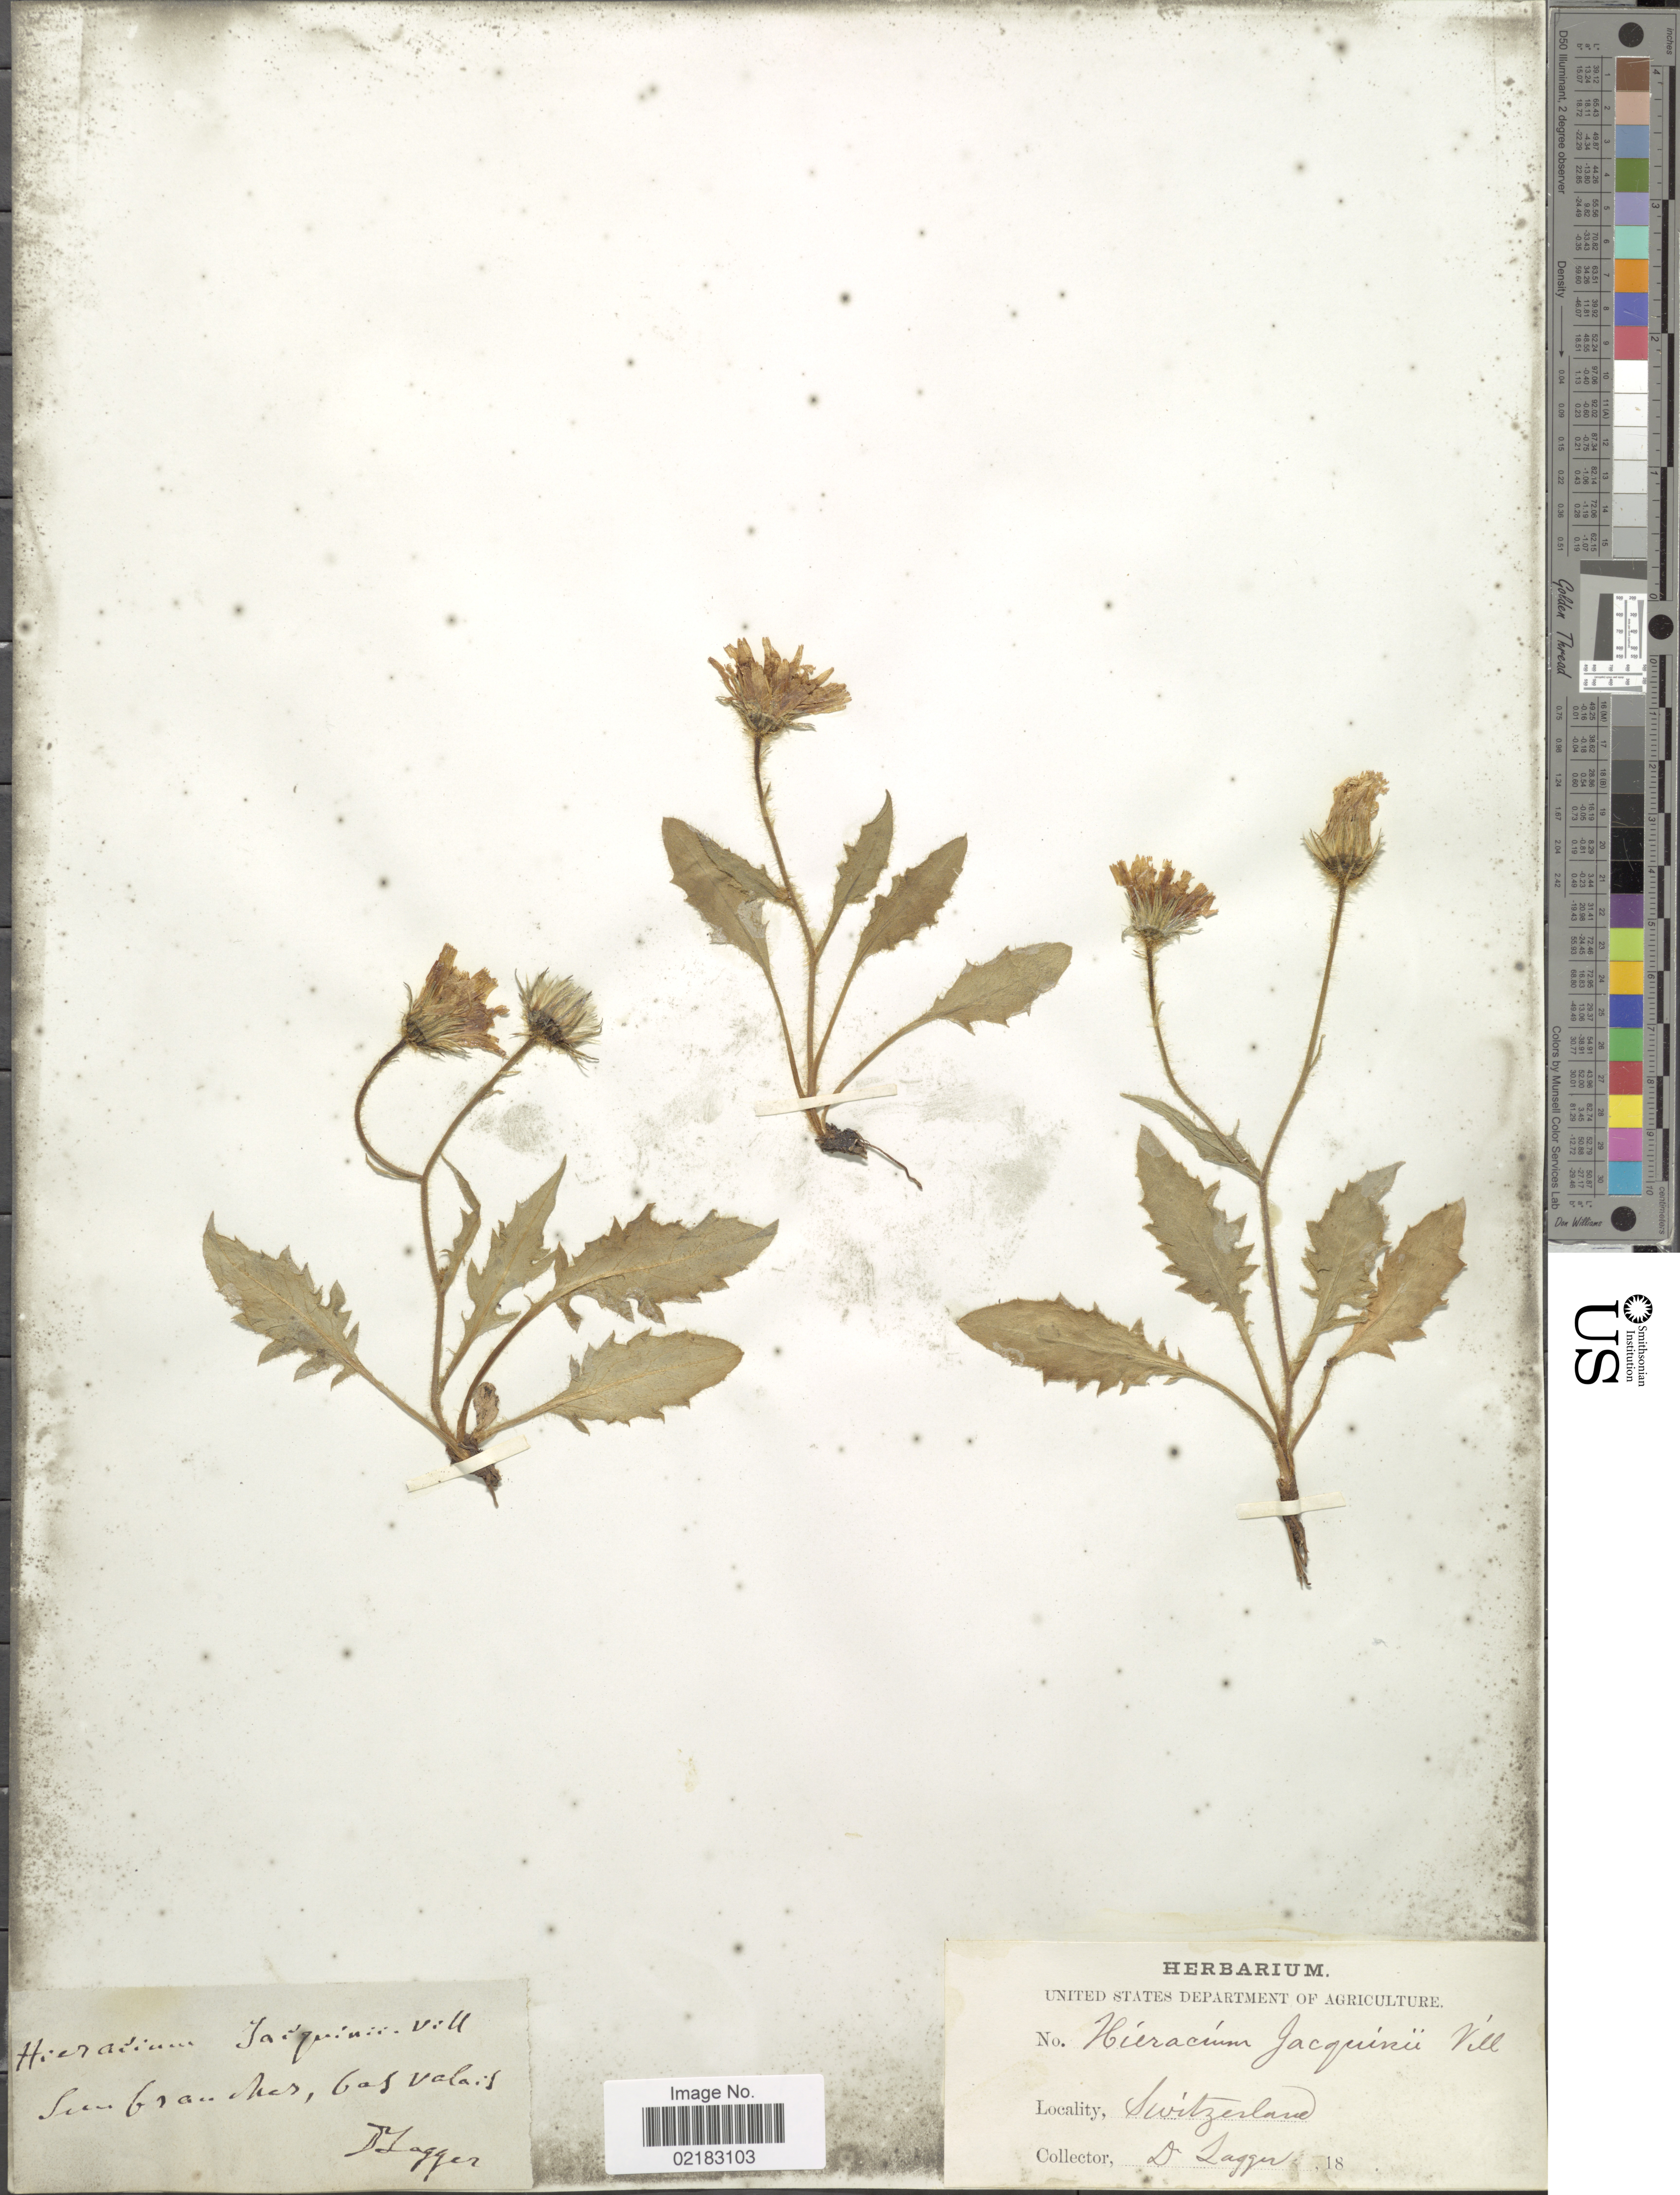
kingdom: Plantae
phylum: Tracheophyta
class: Magnoliopsida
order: Asterales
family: Asteraceae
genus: Hieracium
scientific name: Hieracium humile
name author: Jacq.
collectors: F. J. Lagger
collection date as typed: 18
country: Switzerland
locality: Sur branches, las Valais.